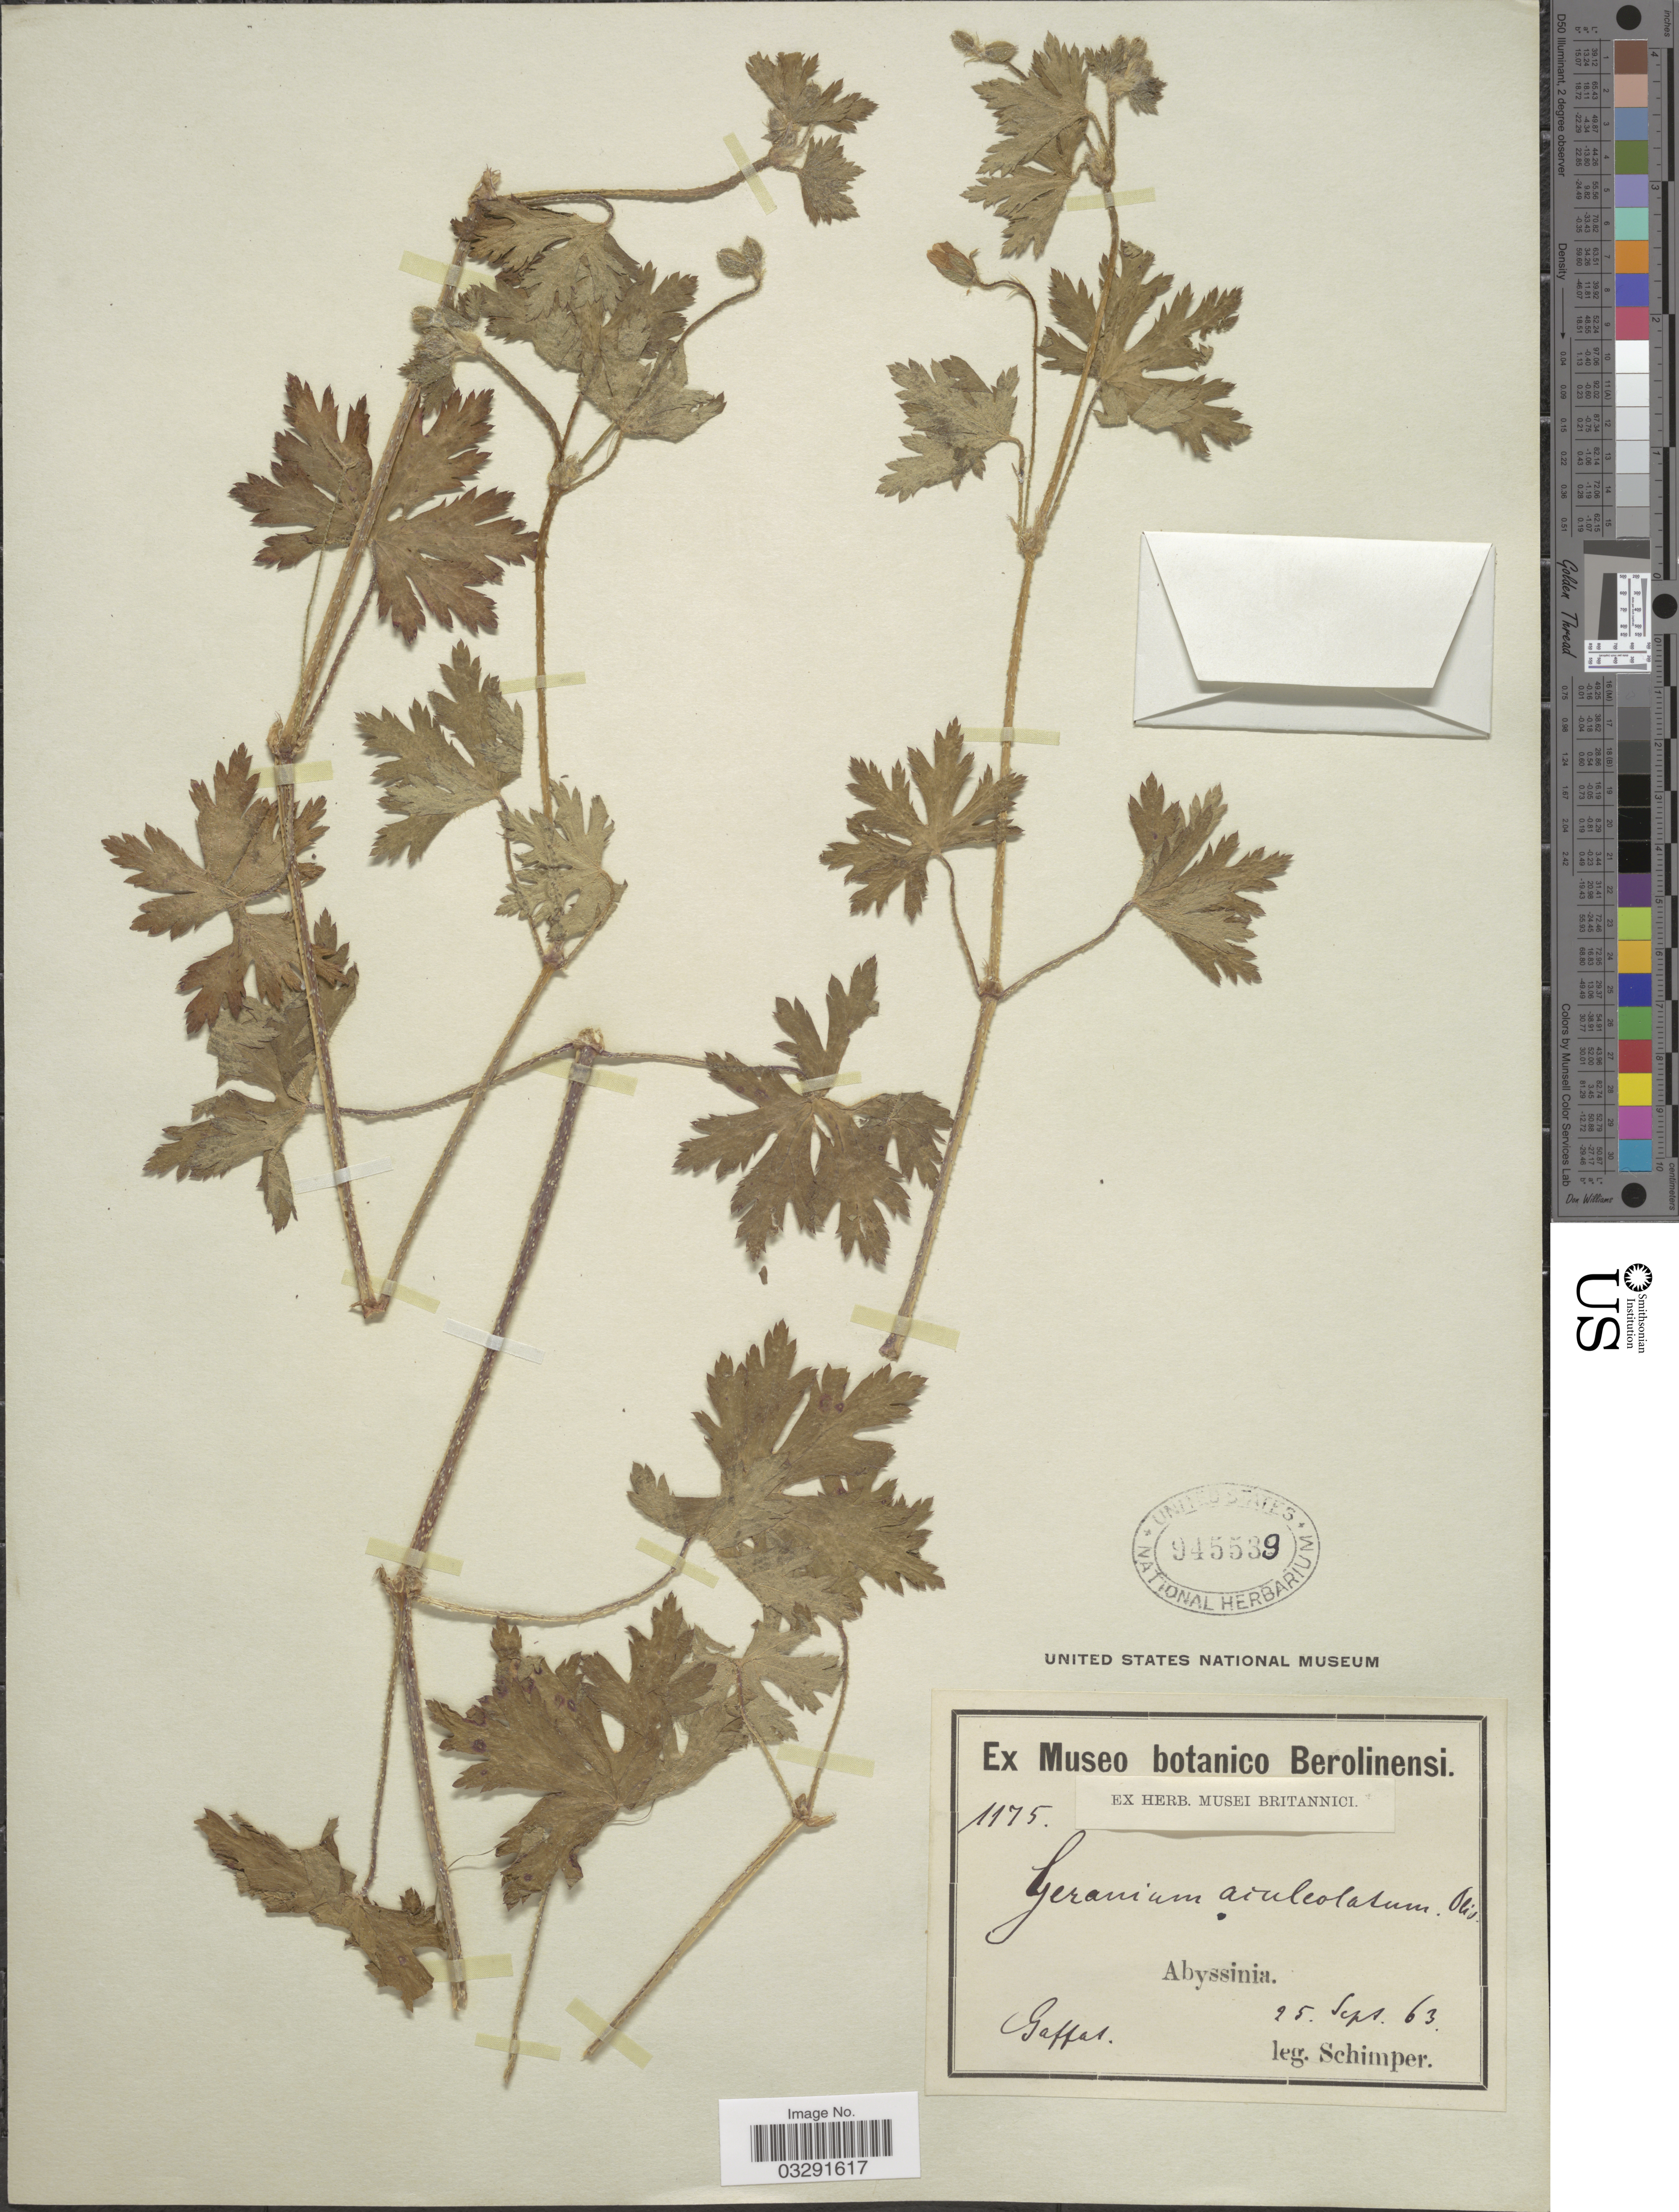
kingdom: Plantae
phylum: Tracheophyta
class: Magnoliopsida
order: Geraniales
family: Geraniaceae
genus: Geranium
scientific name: Geranium aculeolatum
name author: Oliv.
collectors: -. Schimper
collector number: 1175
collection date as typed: Transcribed d/m/y: 25/9/63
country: Ethiopia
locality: Abyssinia. Gaffat [unsure placement].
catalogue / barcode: US 945539